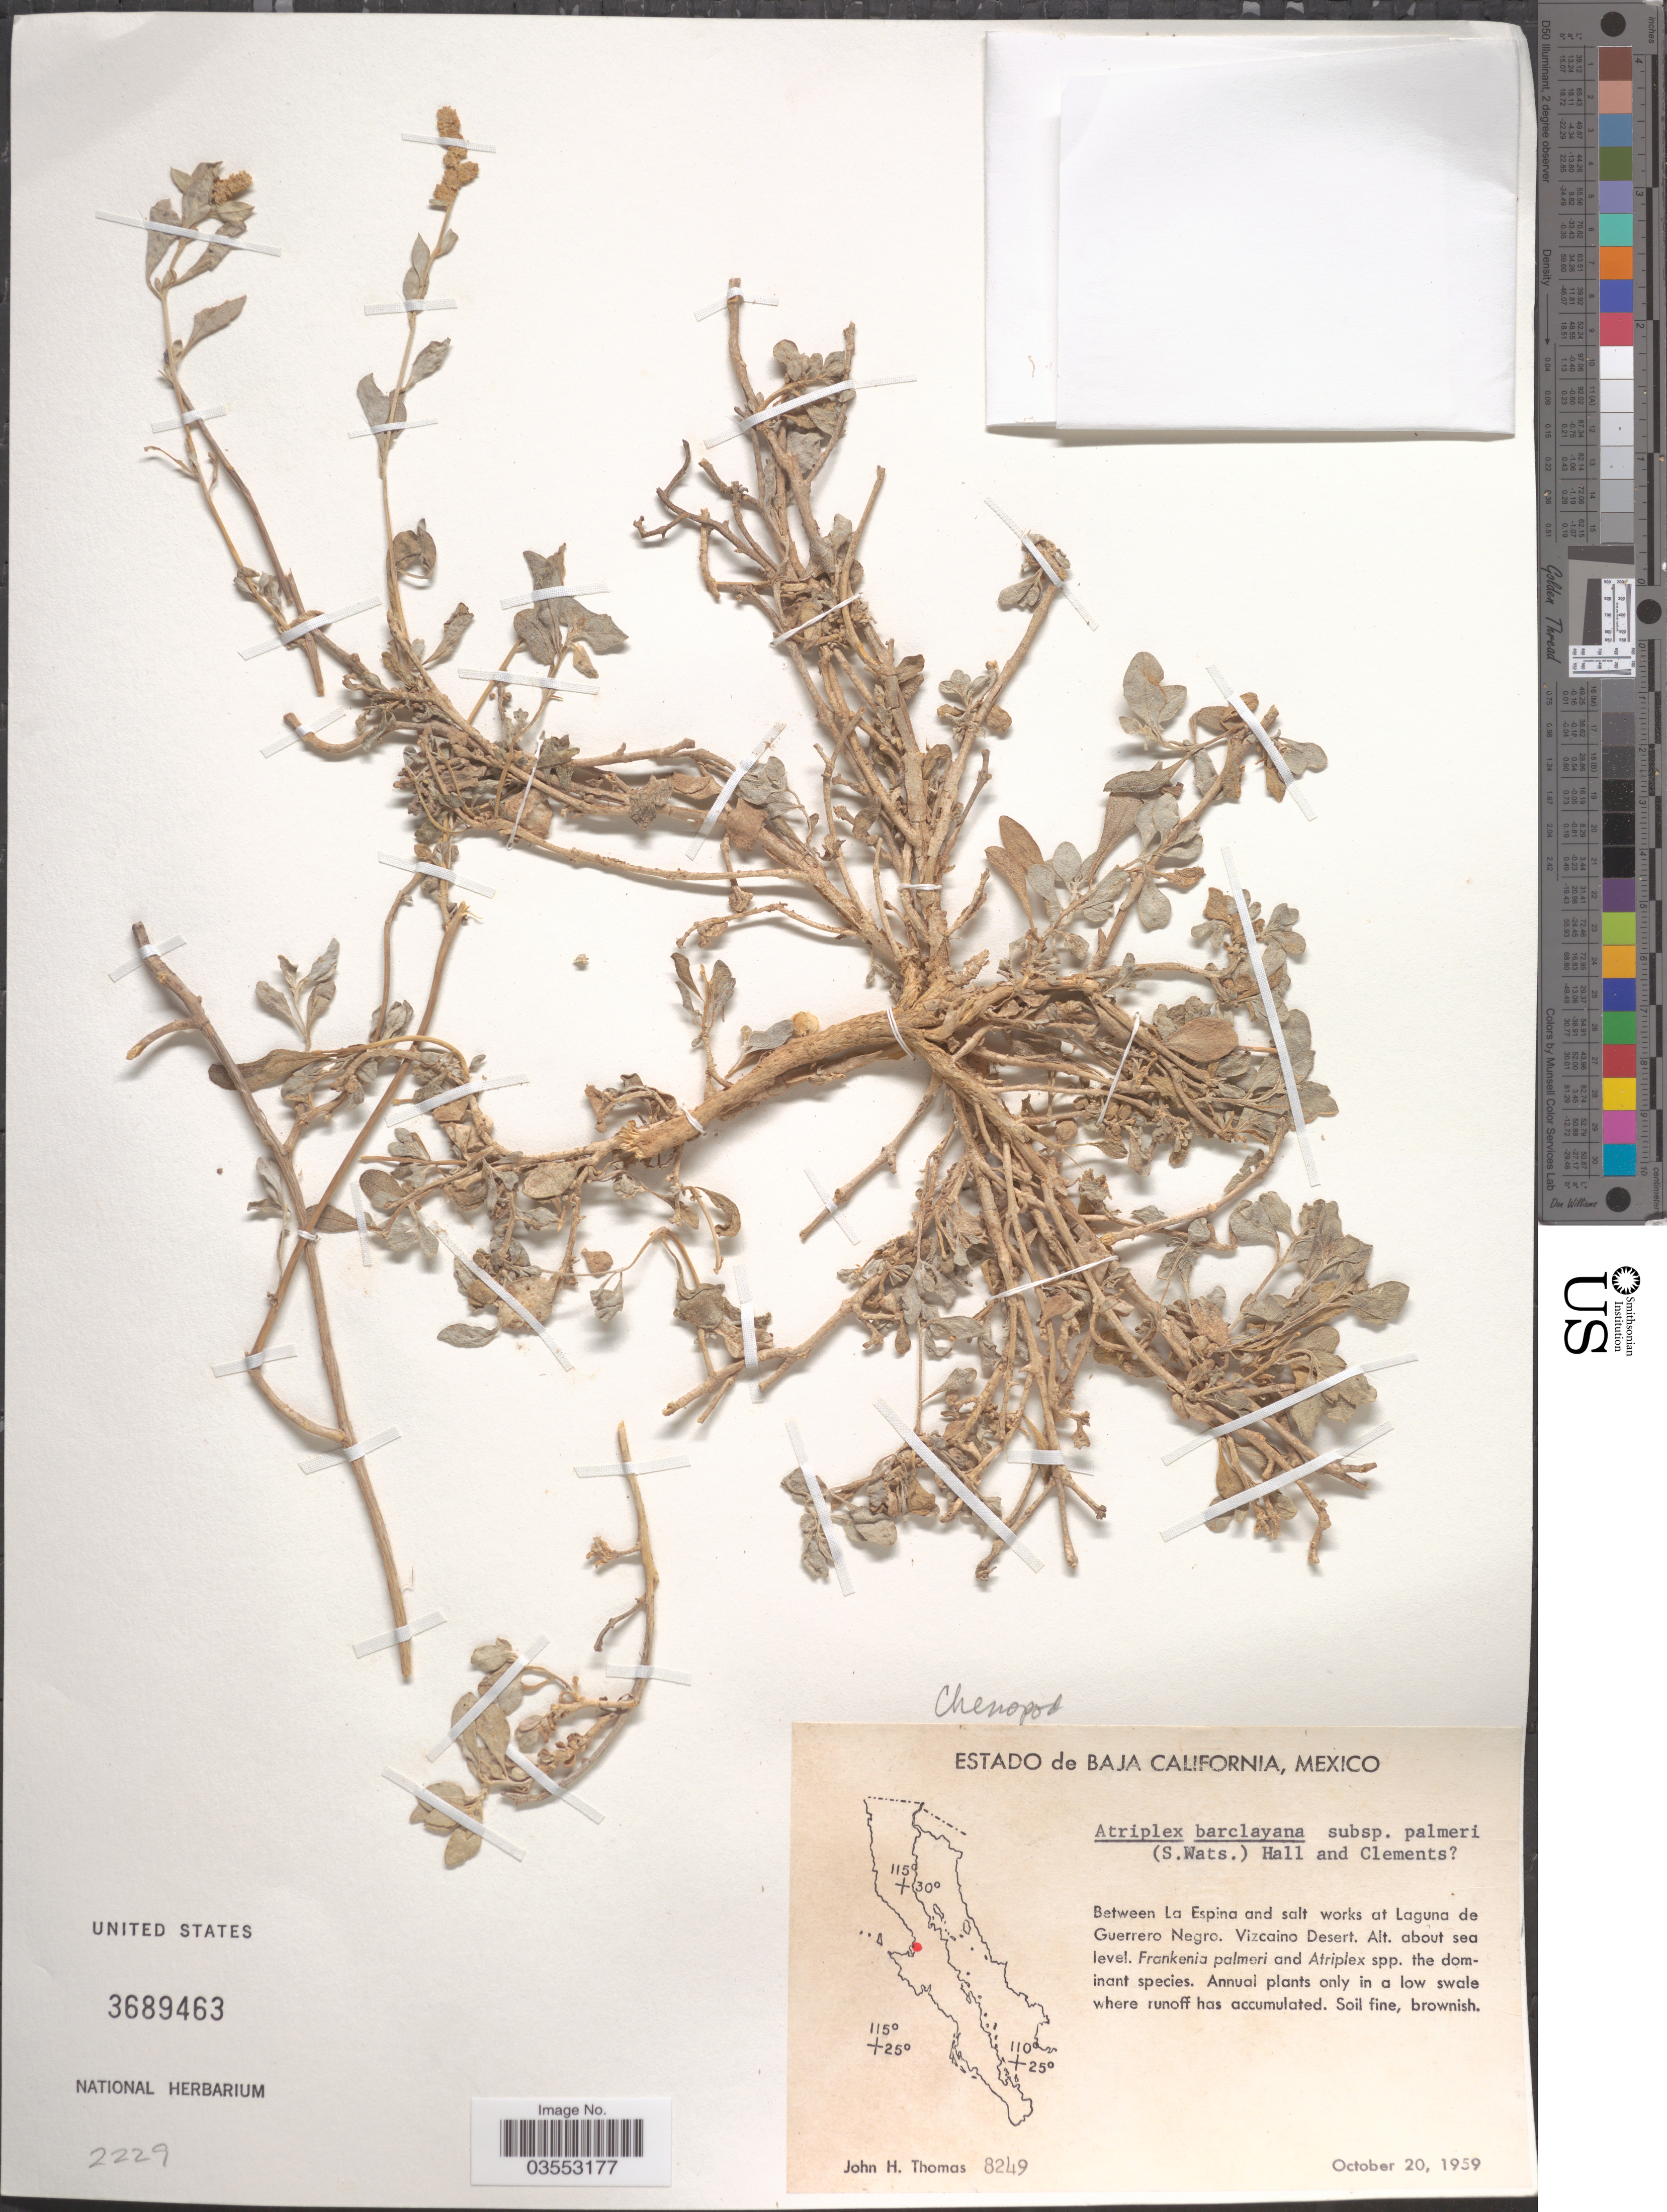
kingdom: Plantae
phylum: Tracheophyta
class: Magnoliopsida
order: Caryophyllales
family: Amaranthaceae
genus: Atriplex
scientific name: Atriplex barclayana subsp. palmeri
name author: (S. Watson) H.M. Hall & Clem.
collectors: J. H. Thomas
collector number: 8249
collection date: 1959-10-20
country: Mexico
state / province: Baja California Sur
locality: Between La Espina and salt works at Laguna de Guerrero Negro. Vizcaino Desert.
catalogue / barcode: US 3689463